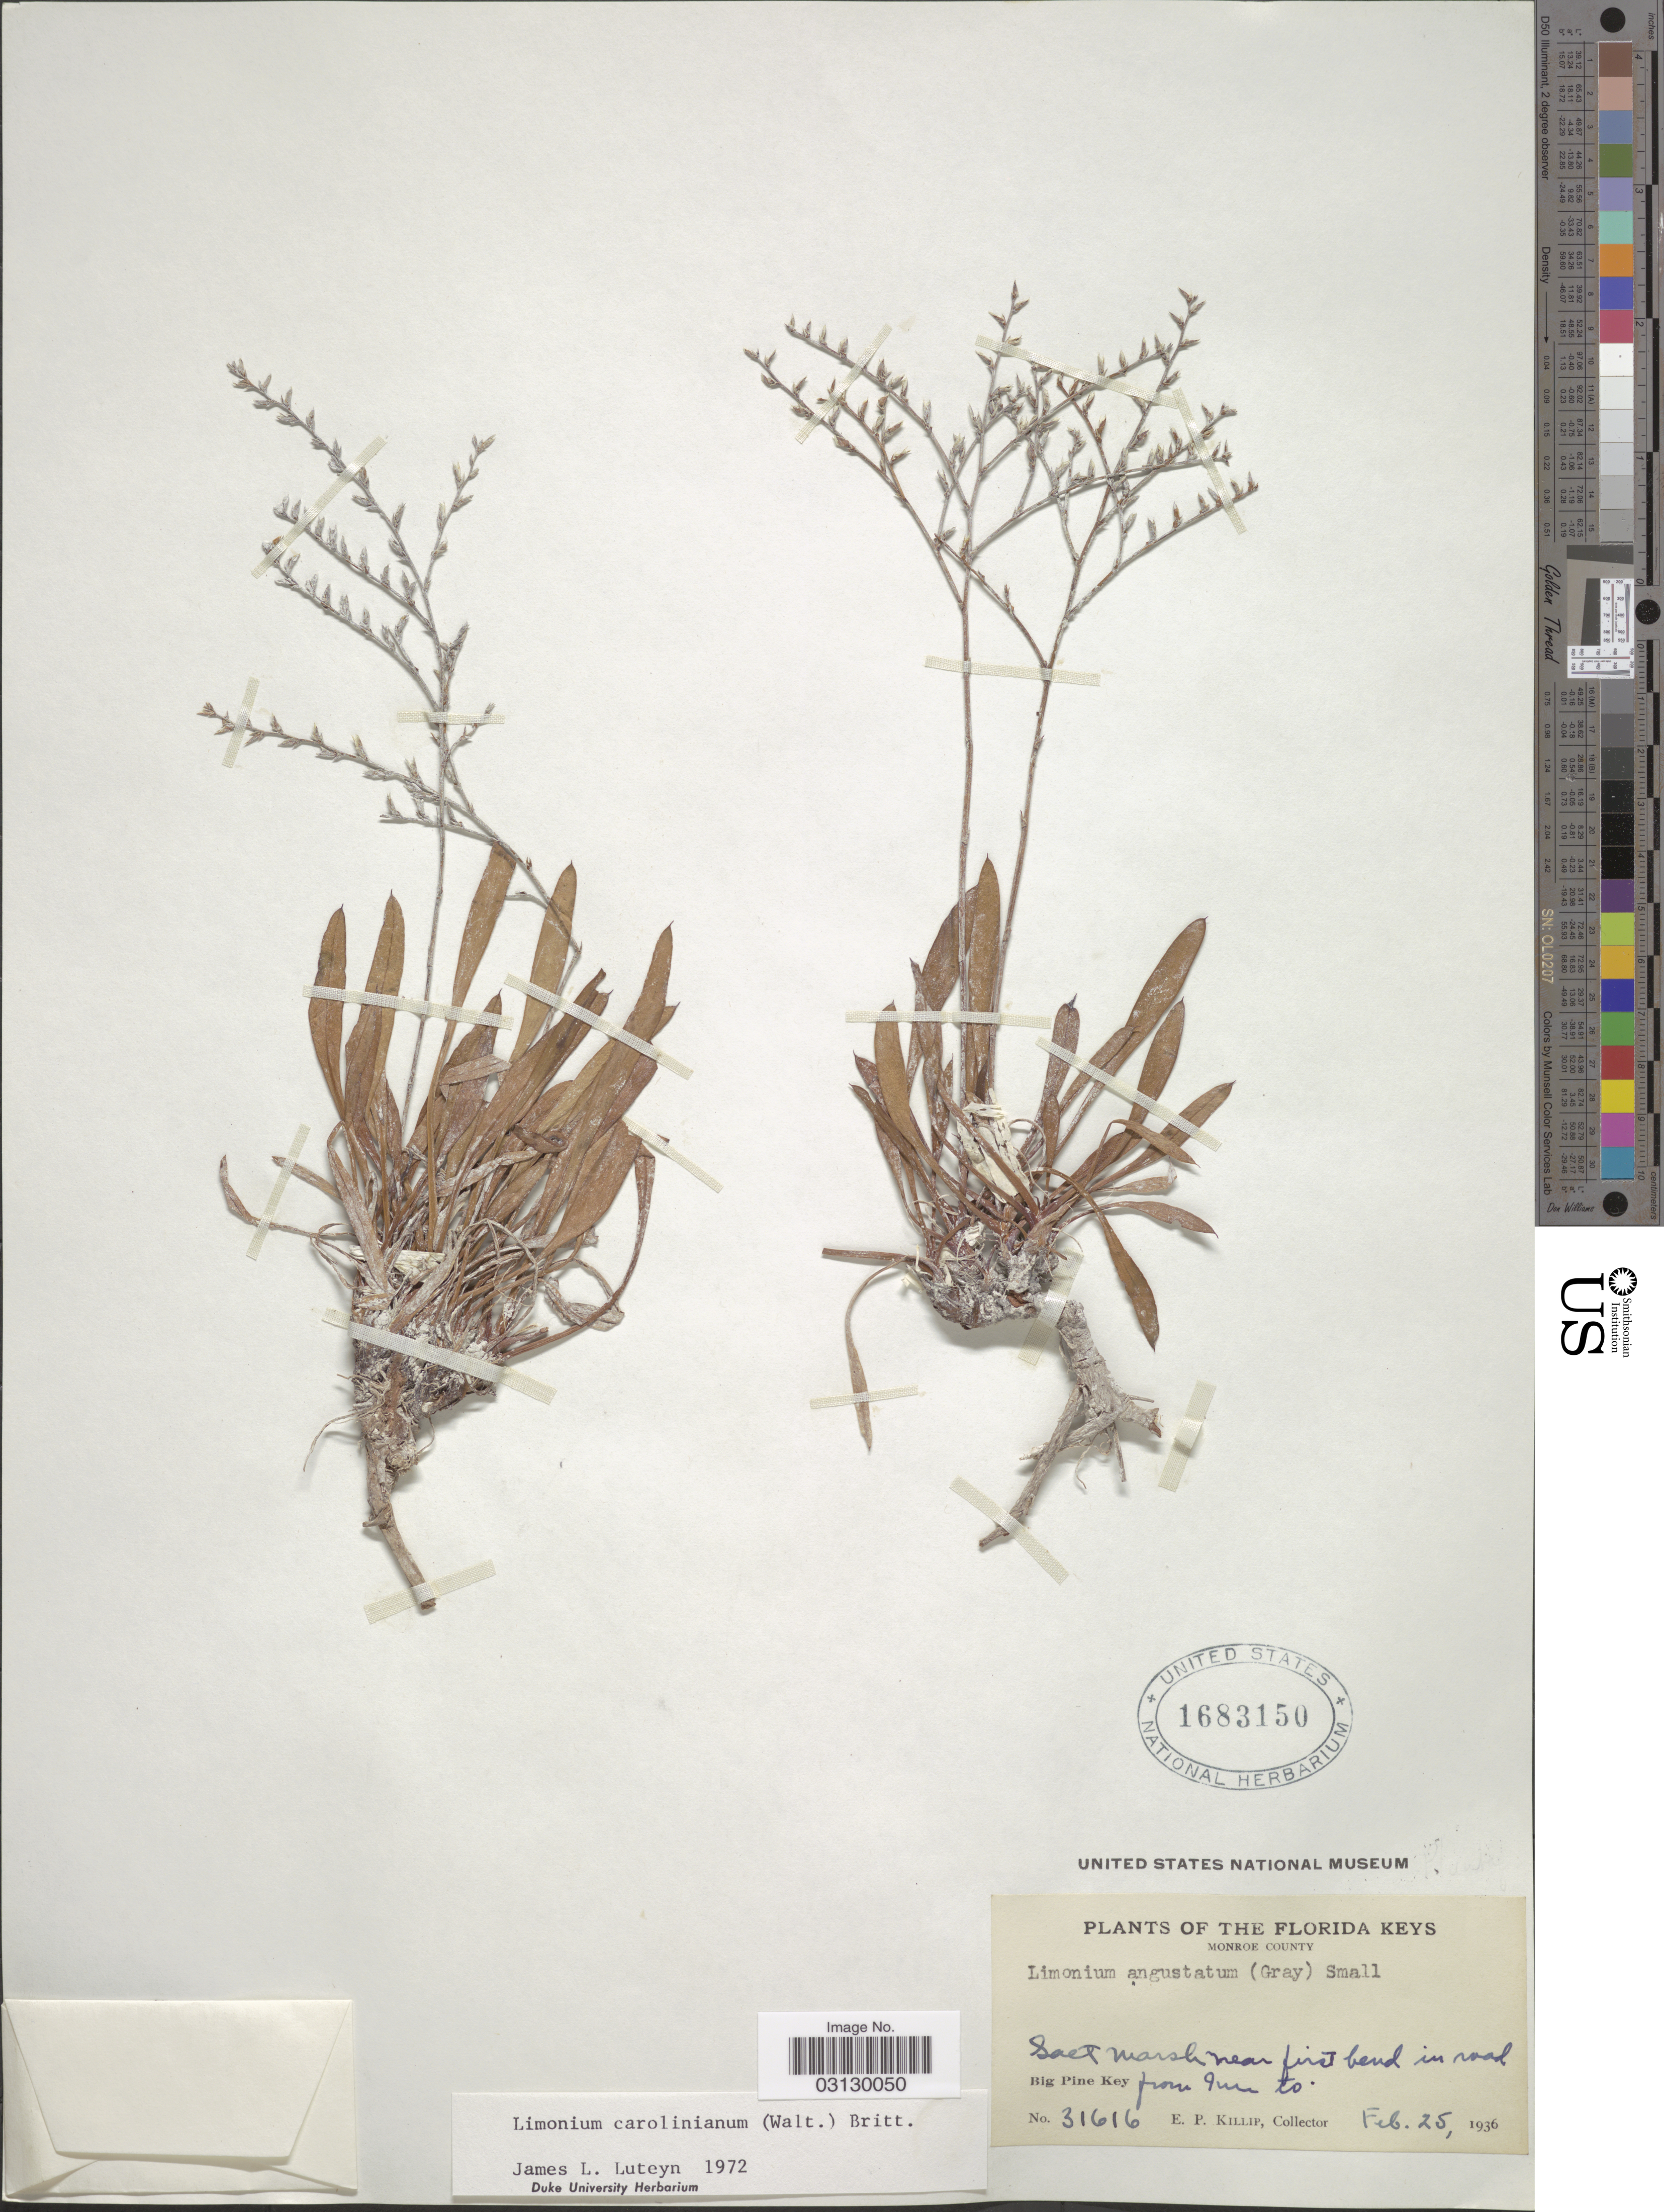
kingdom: Plantae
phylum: Tracheophyta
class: Magnoliopsida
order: Caryophyllales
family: Plumbaginaceae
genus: Limonium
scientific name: Limonium carolinianum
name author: (Walter) Britton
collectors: E. P. Killip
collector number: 31616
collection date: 1936-02-25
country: United States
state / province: Florida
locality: The Florida Keys, Monroe County. Salt marsh near first bend in road from 9 mi. to. Big Pine Key.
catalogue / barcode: US 1683150